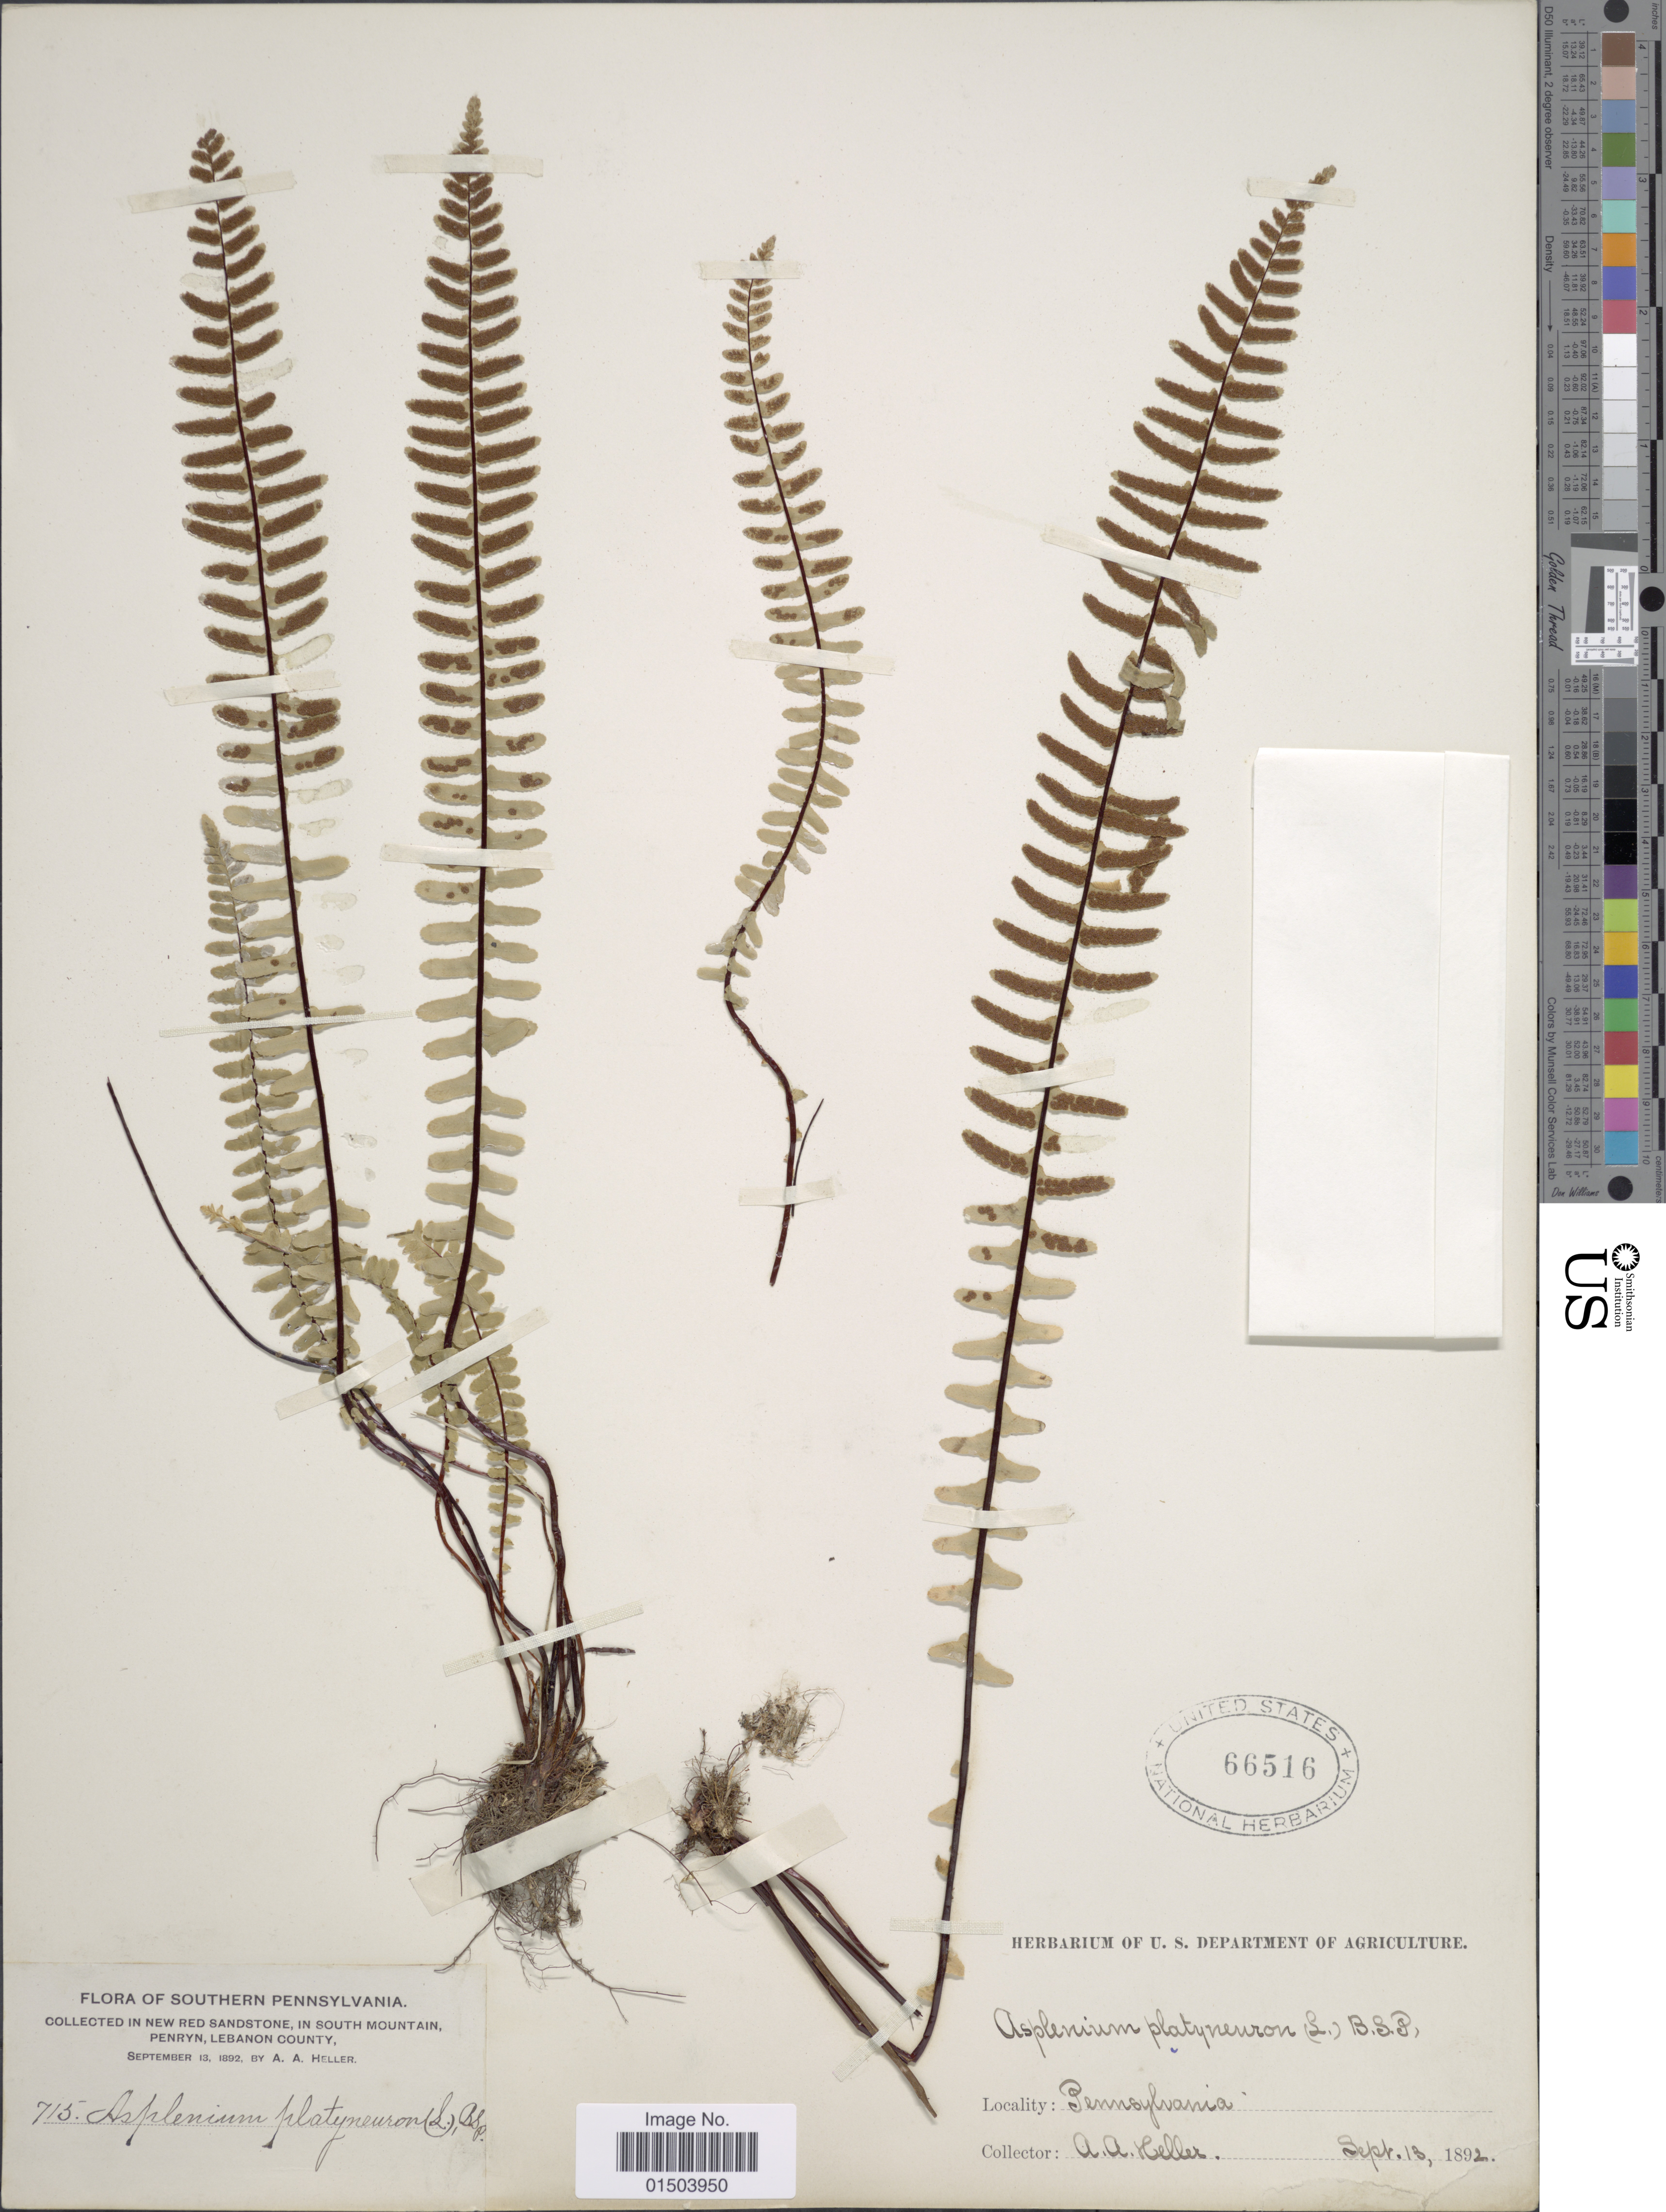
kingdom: Plantae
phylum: Tracheophyta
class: Polypodiopsida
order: Polypodiales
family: Aspleniaceae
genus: Asplenium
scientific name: Asplenium platyneuron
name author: (L.) Britton, Stearns & Poggenb.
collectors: A. A. Heller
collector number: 715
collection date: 1892-09-13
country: United States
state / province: Pennsylvania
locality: Southern Pennsylvania. In New Red Sandstone, in South Mountain, Penryn, Lebanon County.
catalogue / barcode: US 66516